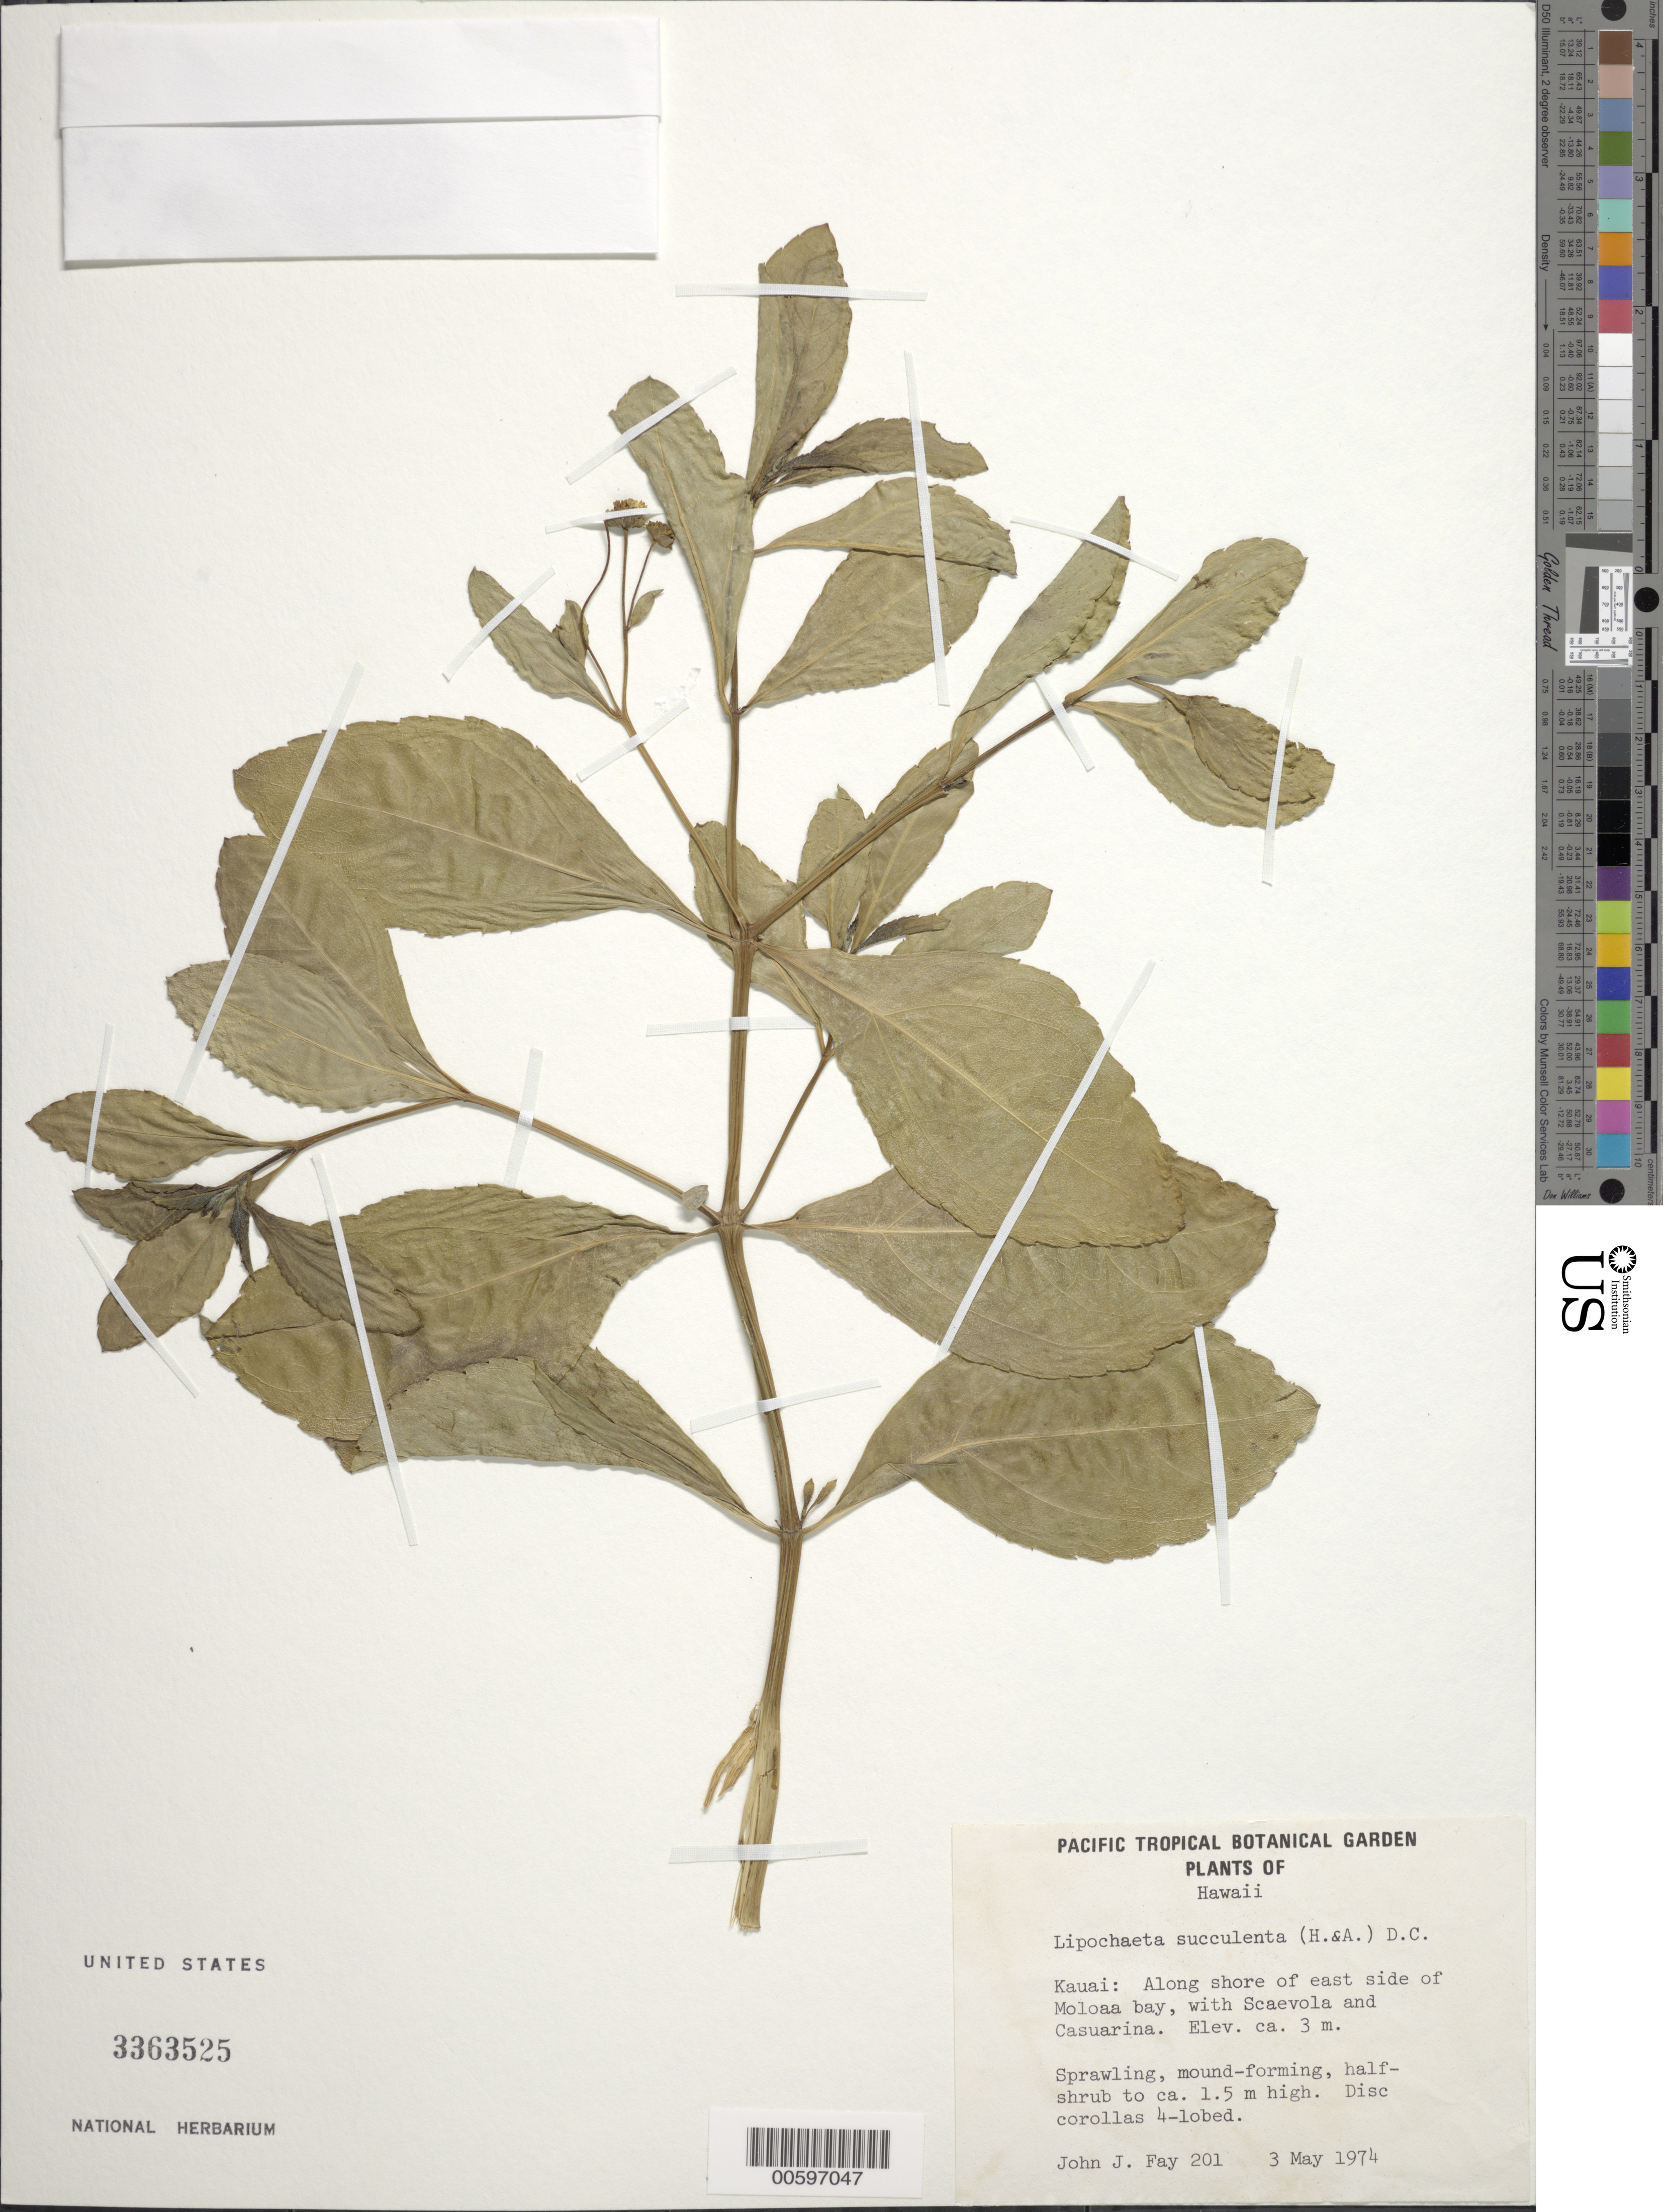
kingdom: Plantae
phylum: Tracheophyta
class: Magnoliopsida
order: Asterales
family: Asteraceae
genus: Lipochaeta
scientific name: Lipochaeta succulenta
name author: (Hook. & Arn.) DC.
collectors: J. J. Fay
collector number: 201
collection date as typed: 3 May 1974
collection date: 1974-05-03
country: United States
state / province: Hawaii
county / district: Kauai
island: Kaua'i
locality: Along shore of E side of Moloaa bay.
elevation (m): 3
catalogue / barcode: US 3363525